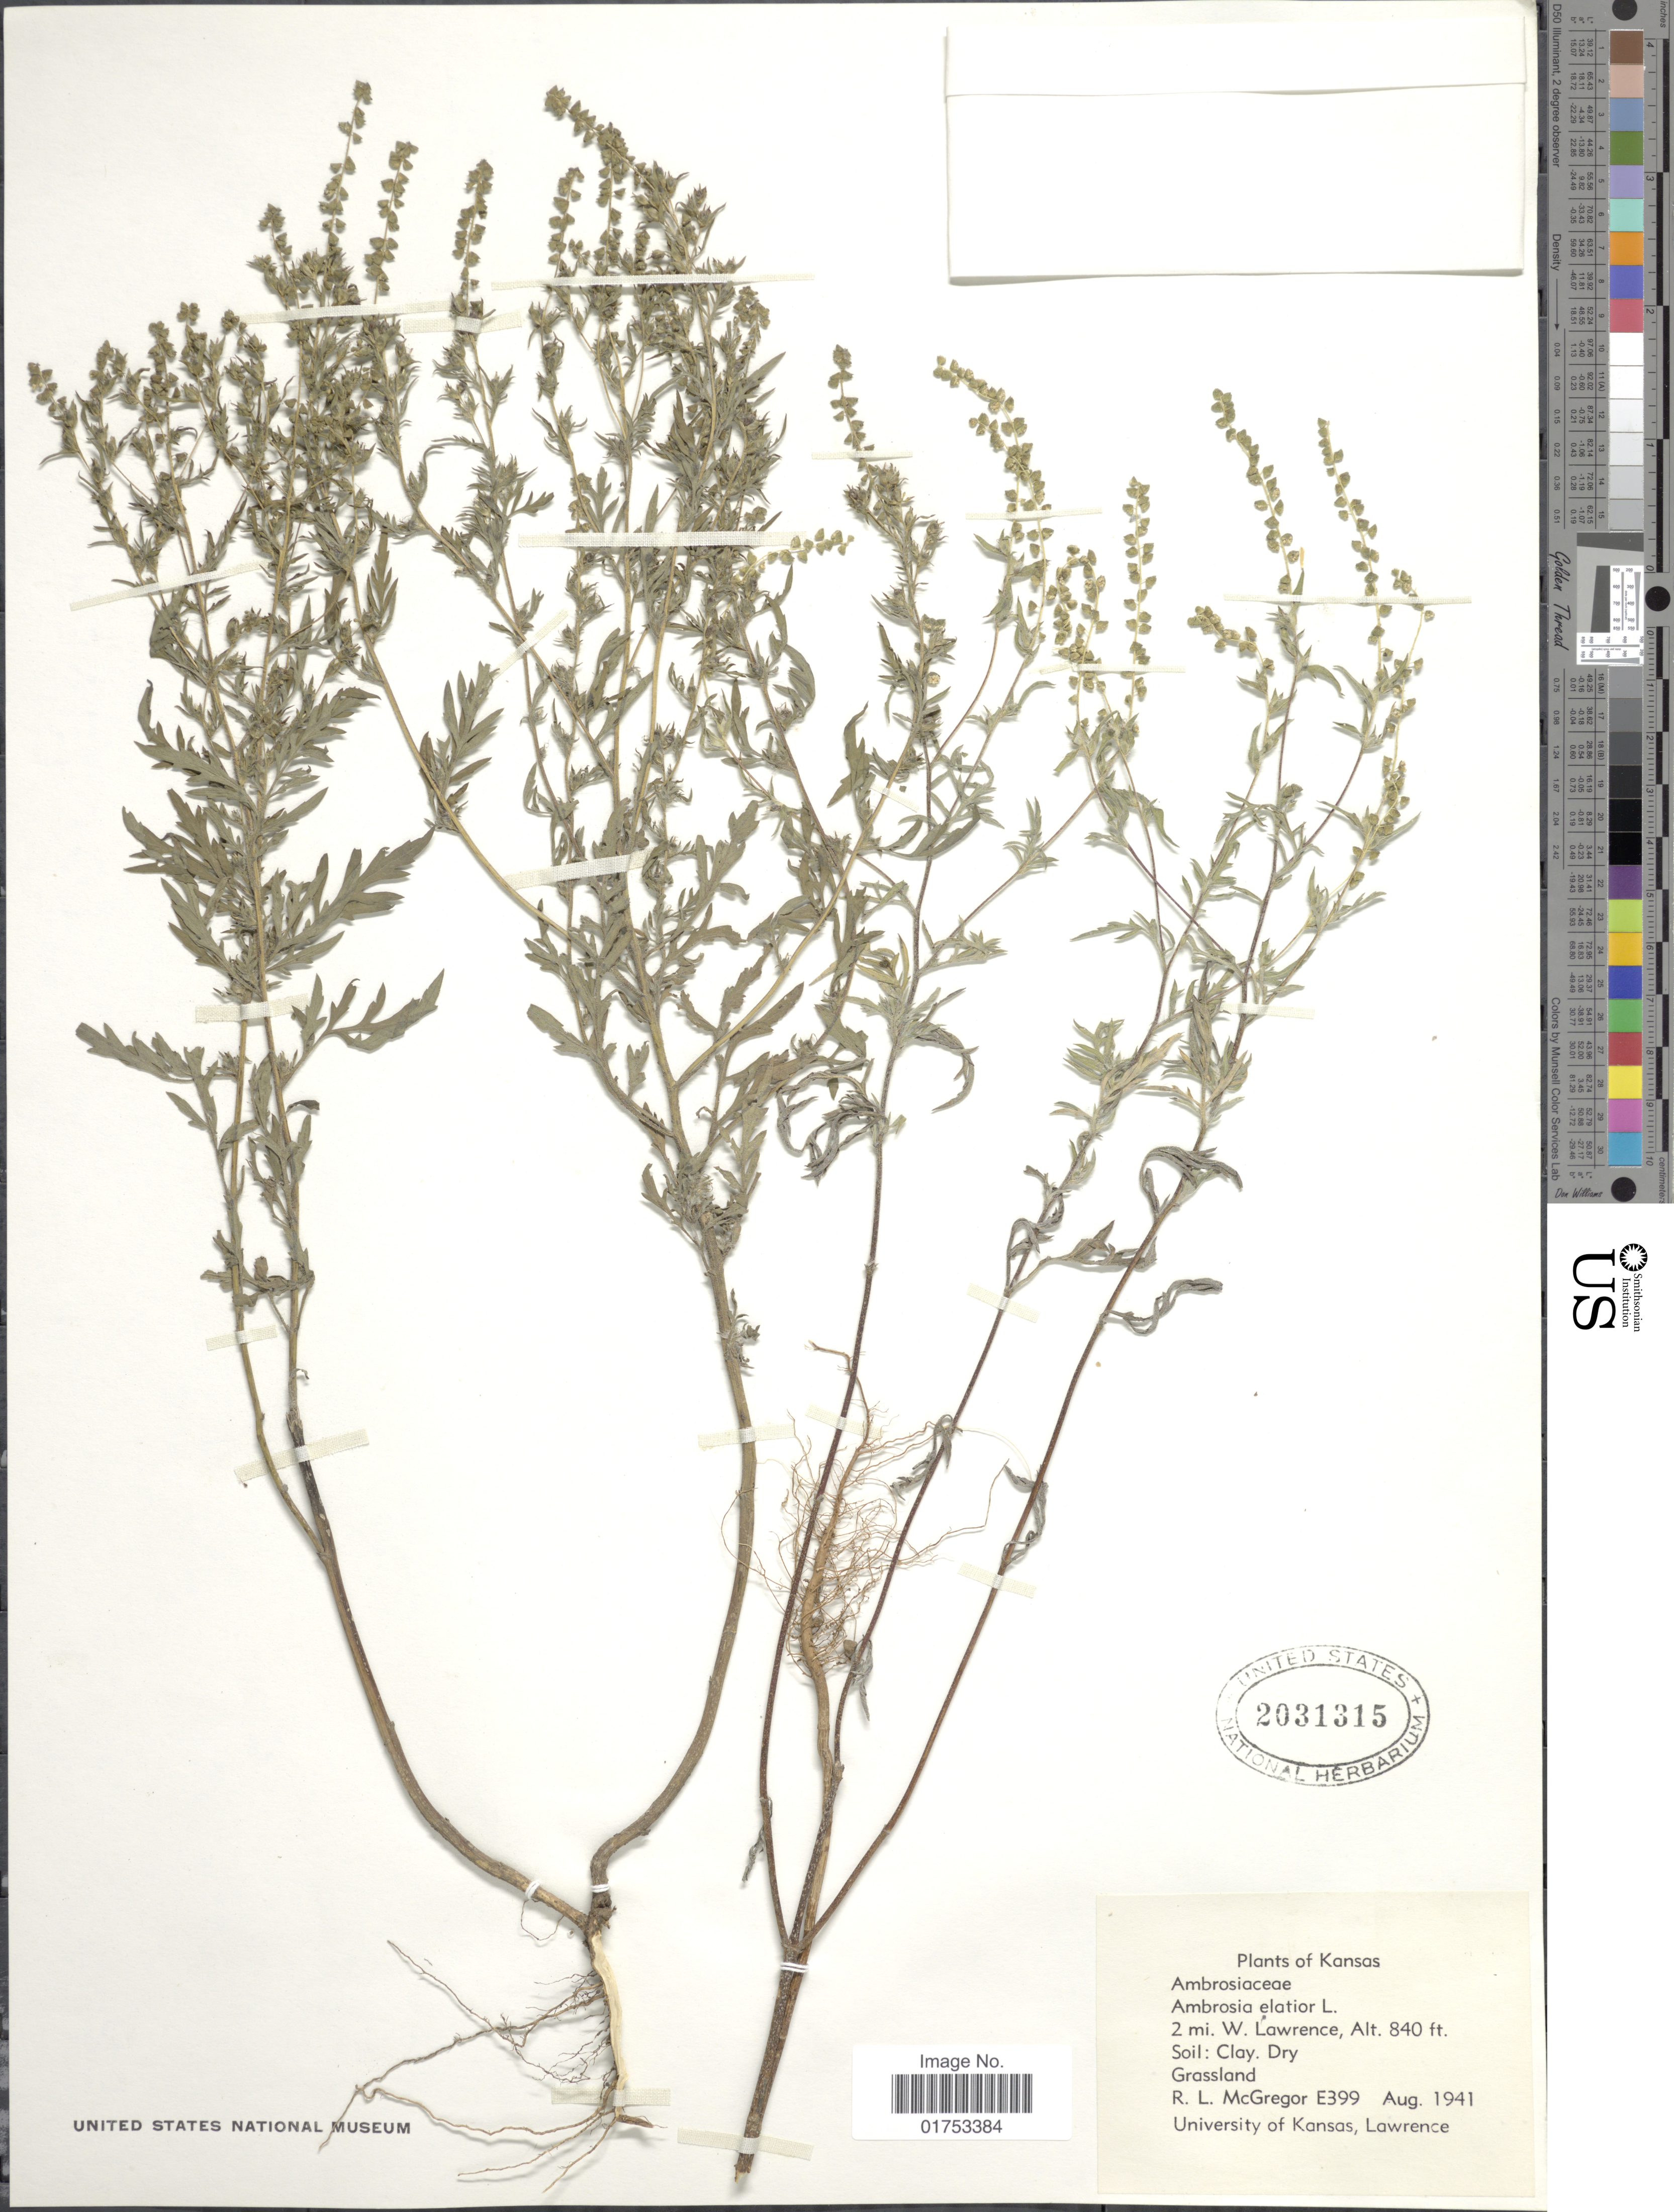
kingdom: Plantae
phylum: Tracheophyta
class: Magnoliopsida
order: Asterales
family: Asteraceae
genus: Ambrosia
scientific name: Ambrosia artemisiifolia var. elatior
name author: (L.) Descourt.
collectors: R. McGregor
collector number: E399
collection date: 1941-08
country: United States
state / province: Kansas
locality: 2 mi W. Lawrence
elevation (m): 256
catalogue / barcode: US 2031315